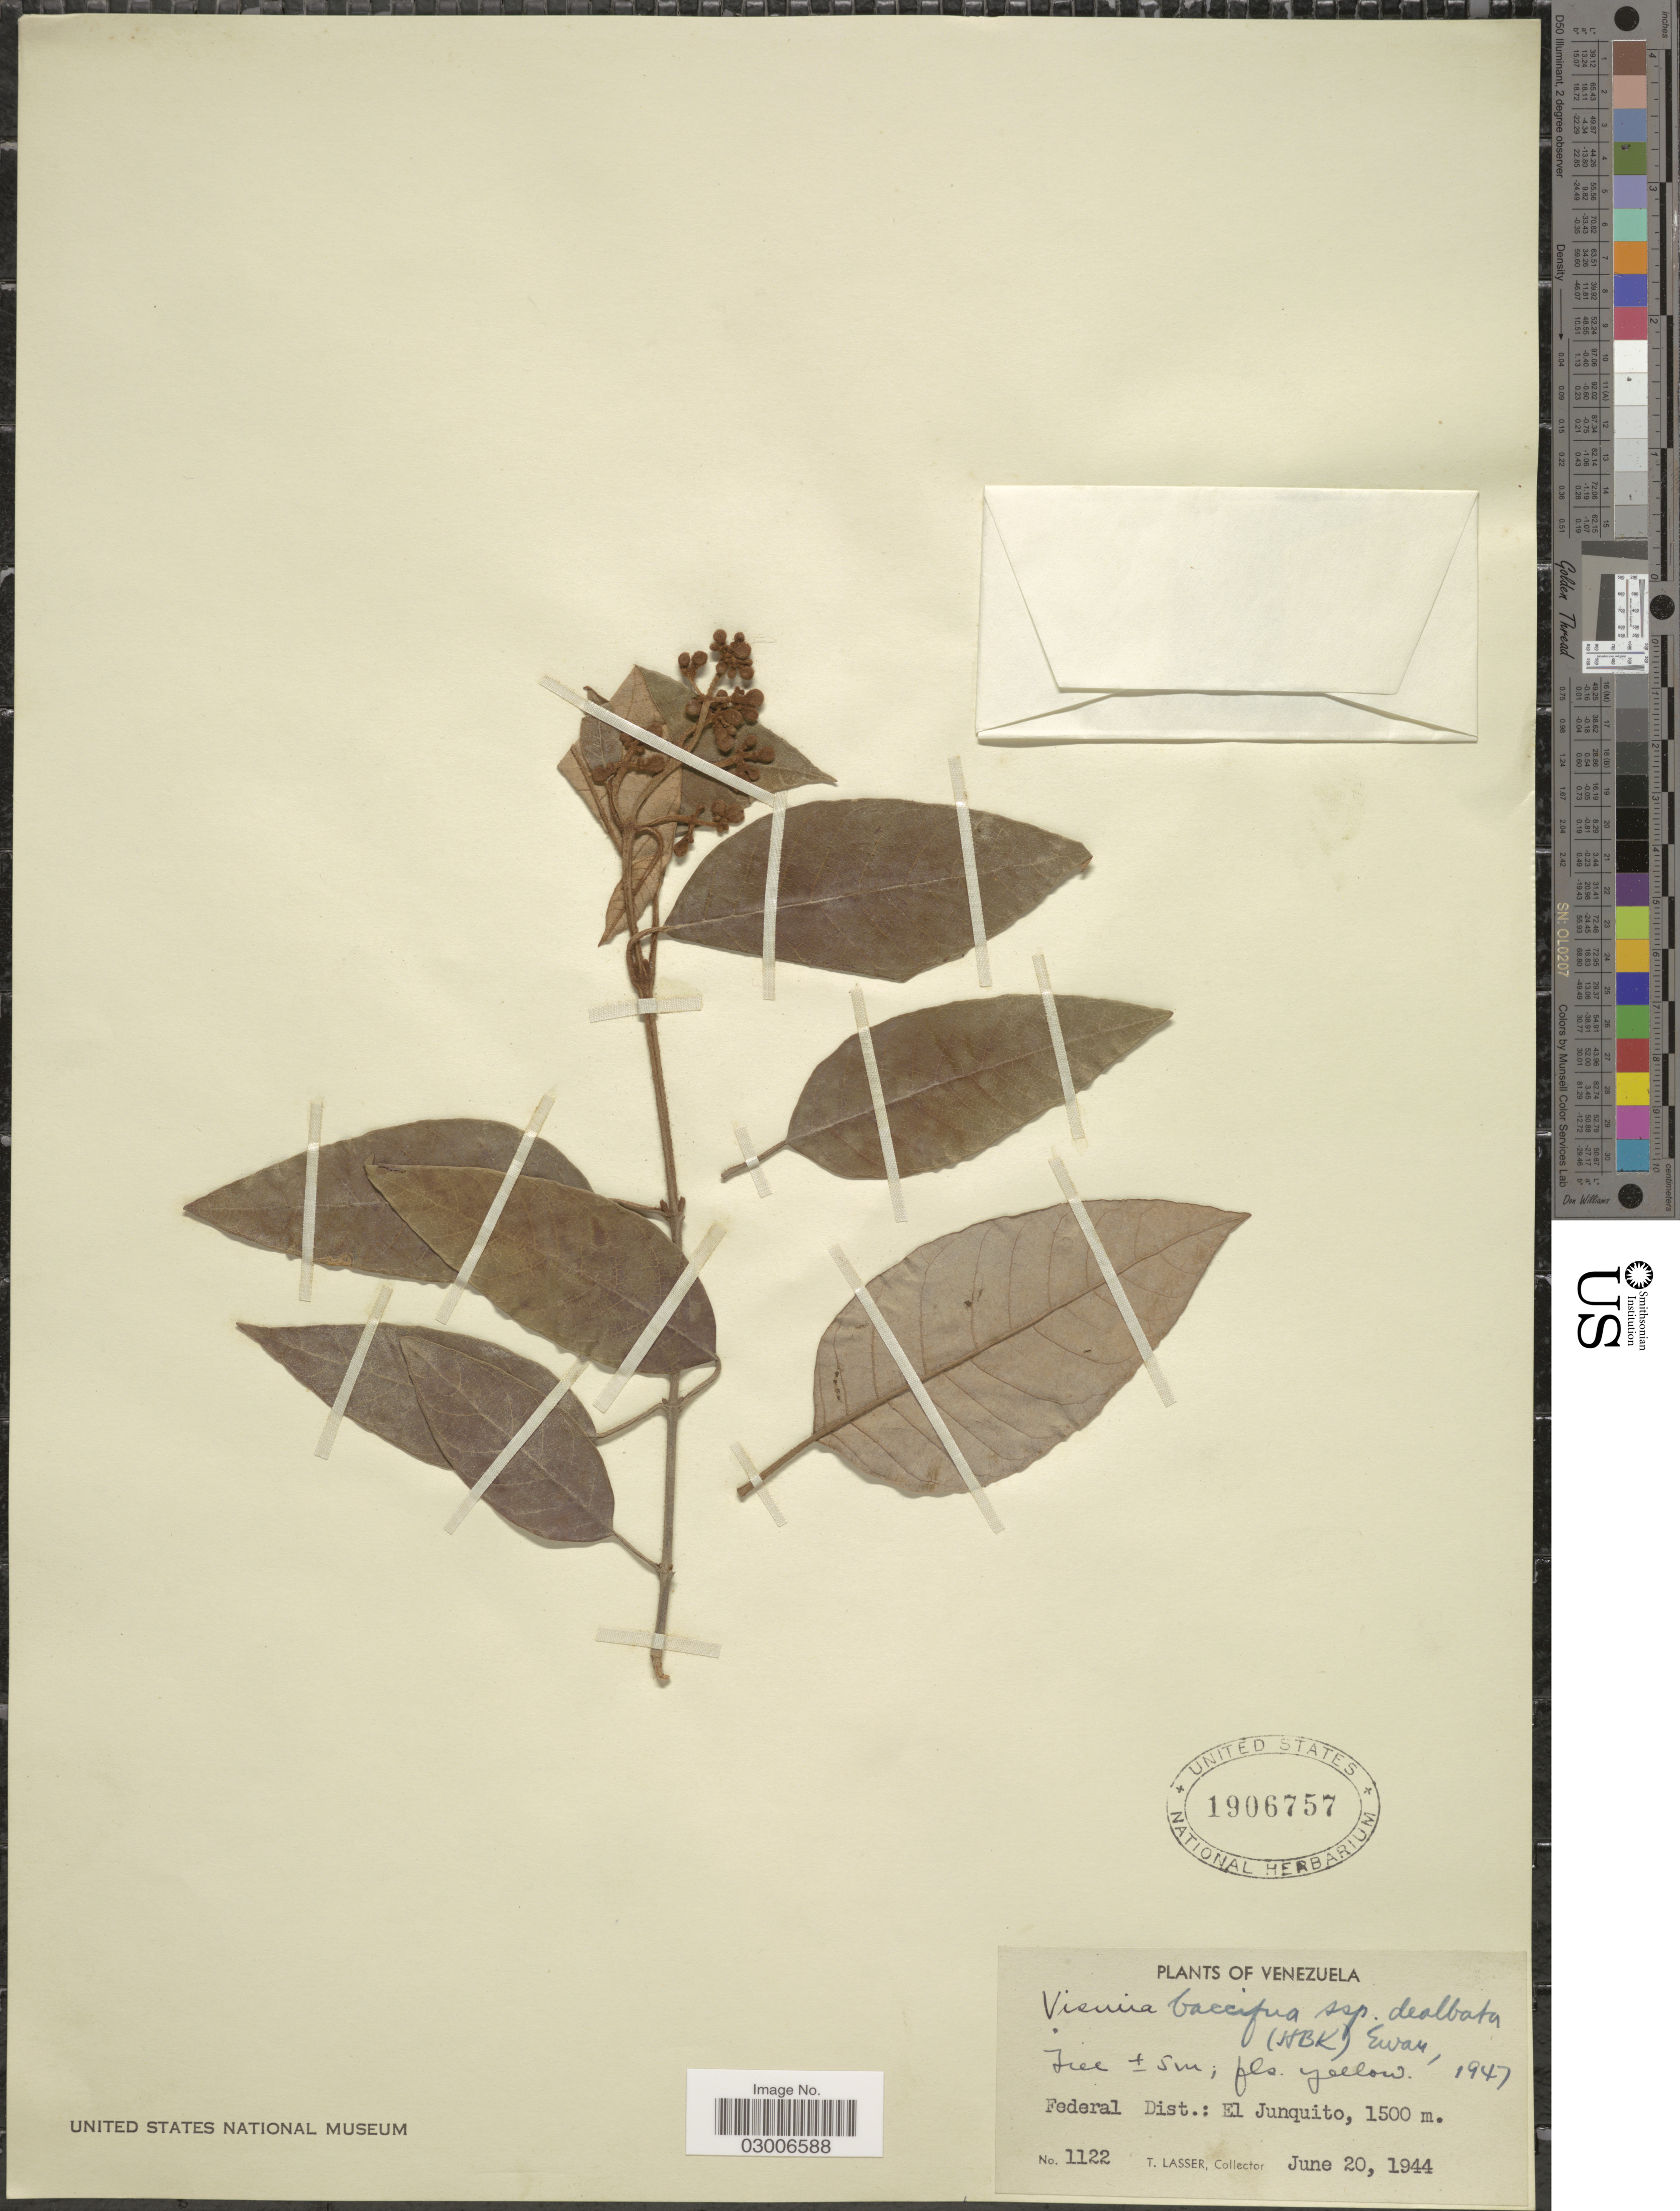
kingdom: Plantae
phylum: Tracheophyta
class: Magnoliopsida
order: Malpighiales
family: Hypericaceae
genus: Vismia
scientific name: Vismia baccifera subsp. dealbata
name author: (Kunth) Ewan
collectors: T. Lasser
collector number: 1122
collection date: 1944-06-20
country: Venezuela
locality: Federal Dist.: El Junquito.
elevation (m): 1500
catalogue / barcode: US 1906757